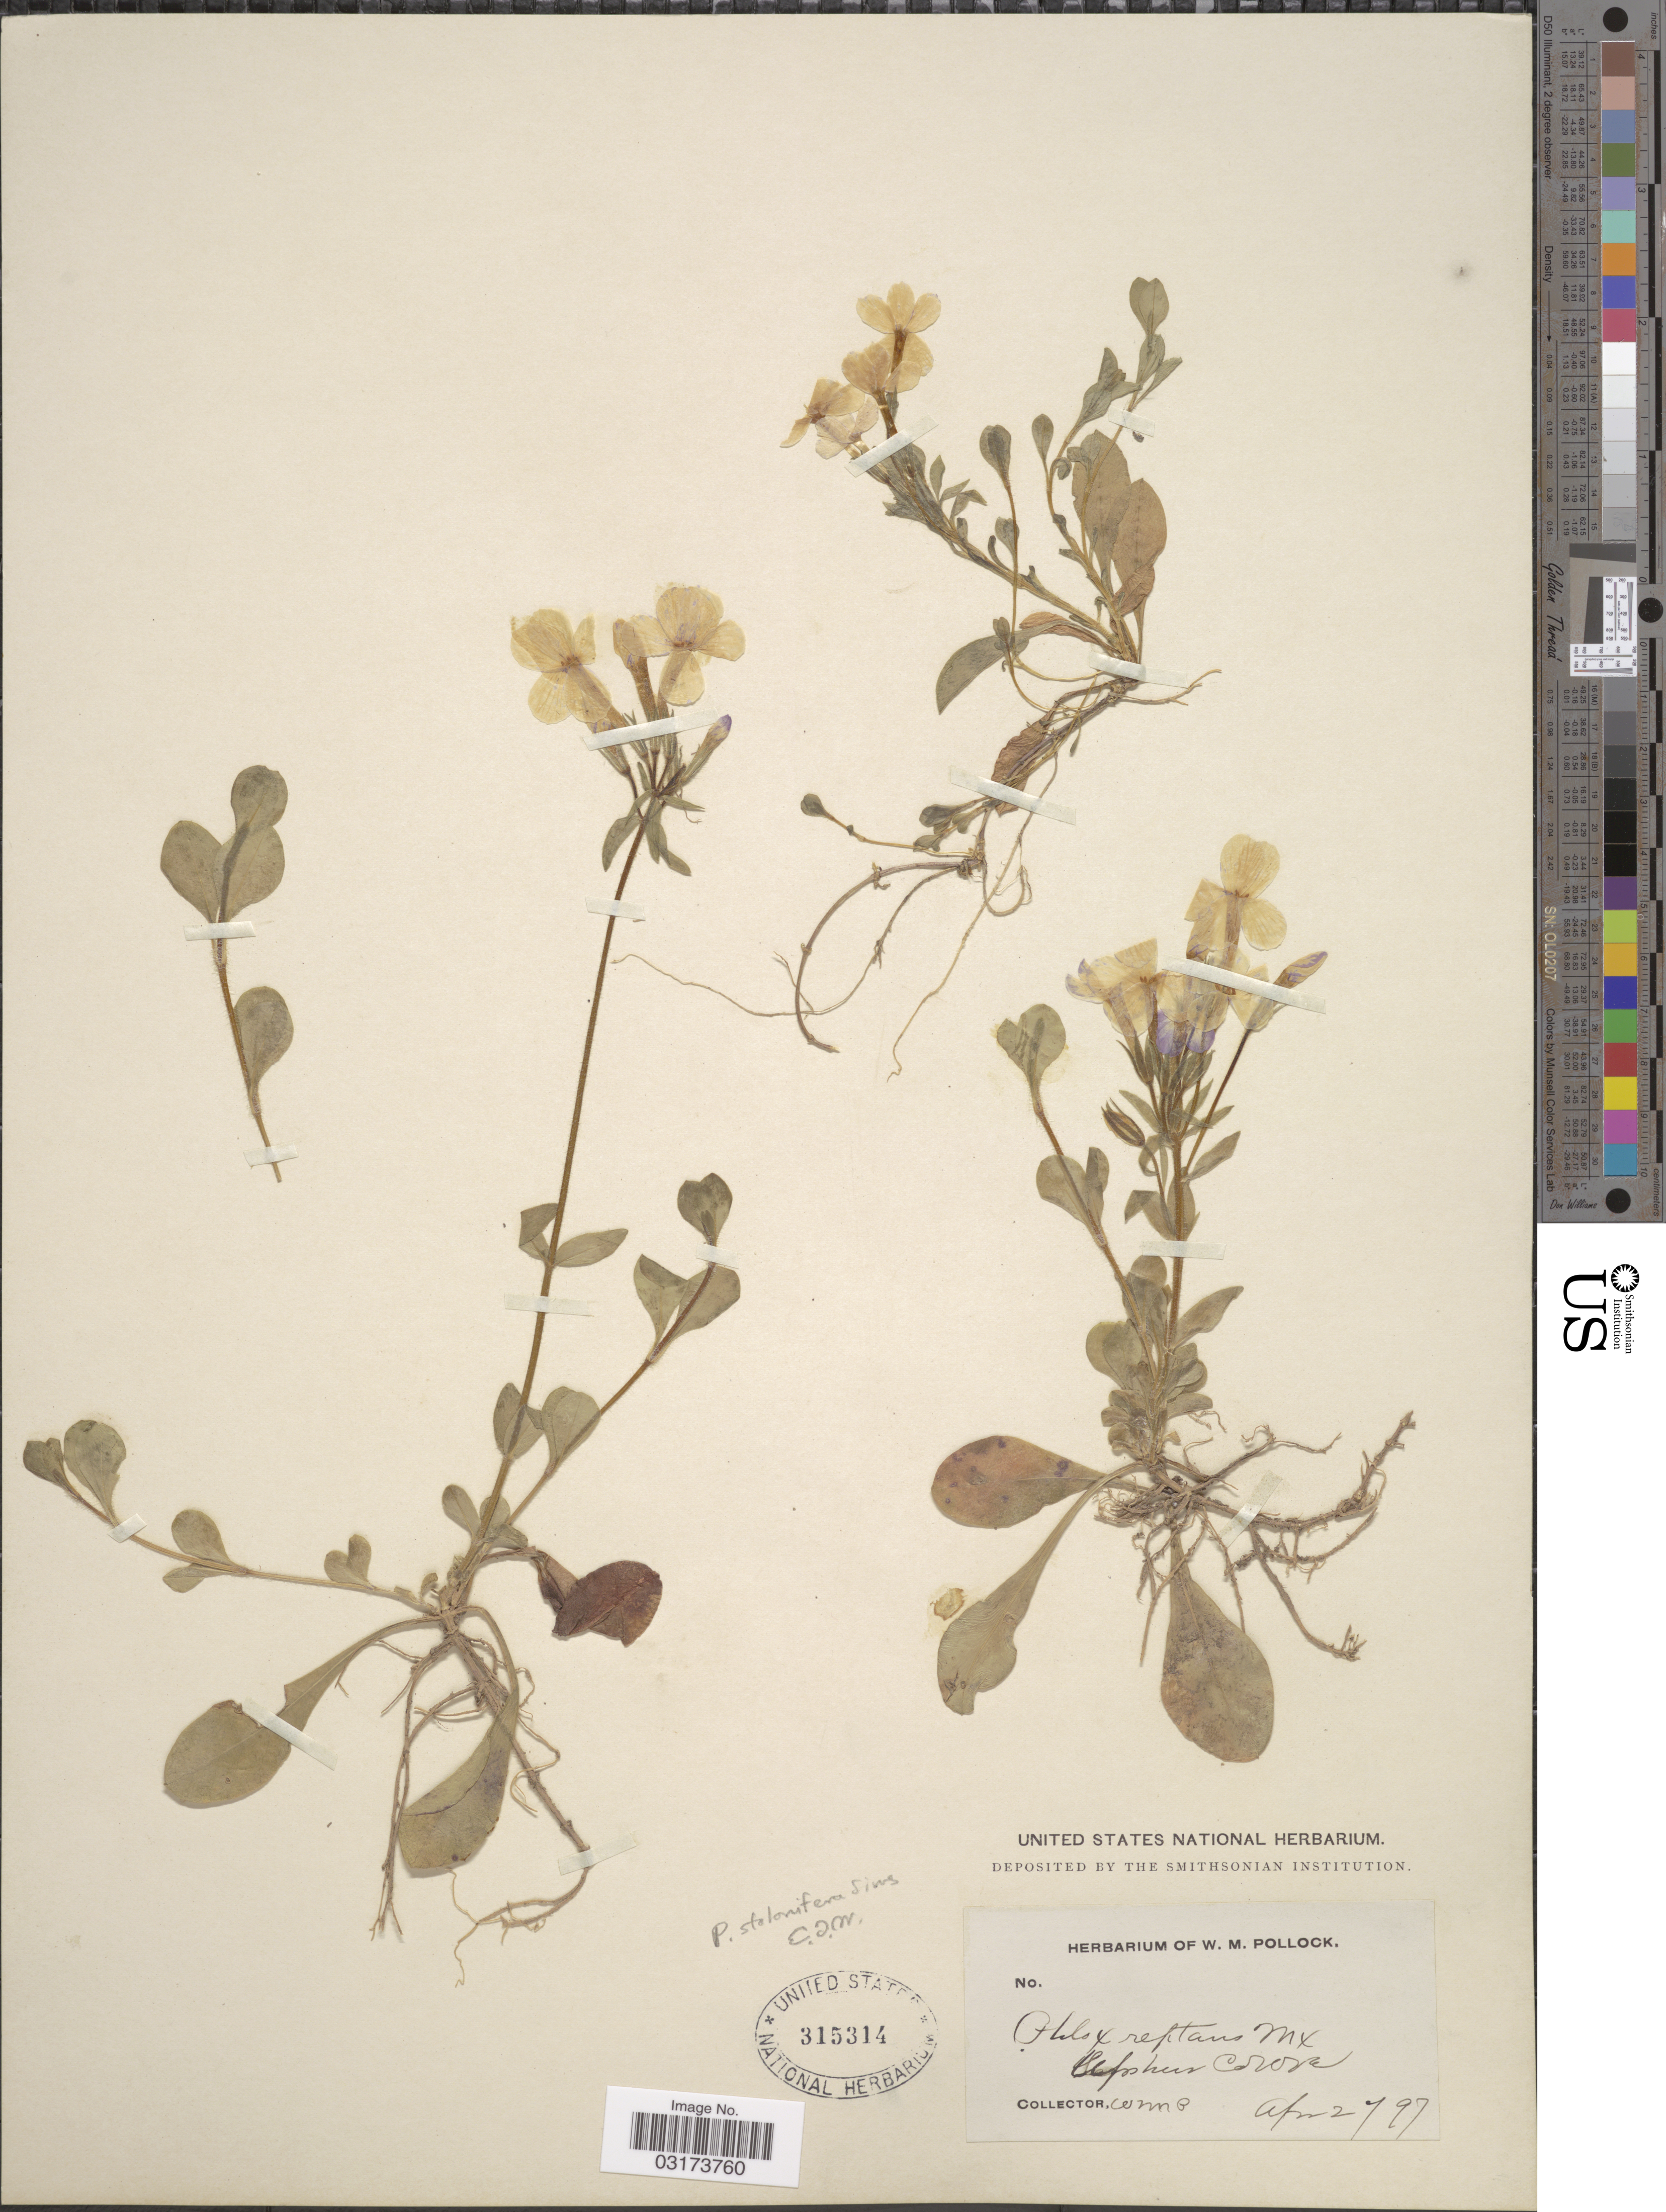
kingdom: Plantae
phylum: Tracheophyta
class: Magnoliopsida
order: Ericales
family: Polemoniaceae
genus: Phlox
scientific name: Phlox stolonifera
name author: Sims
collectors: W. M. Pollock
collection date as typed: Transcribed d/m/y: 27/4/97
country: United States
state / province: West Virginia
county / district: Upshur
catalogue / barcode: US 315314